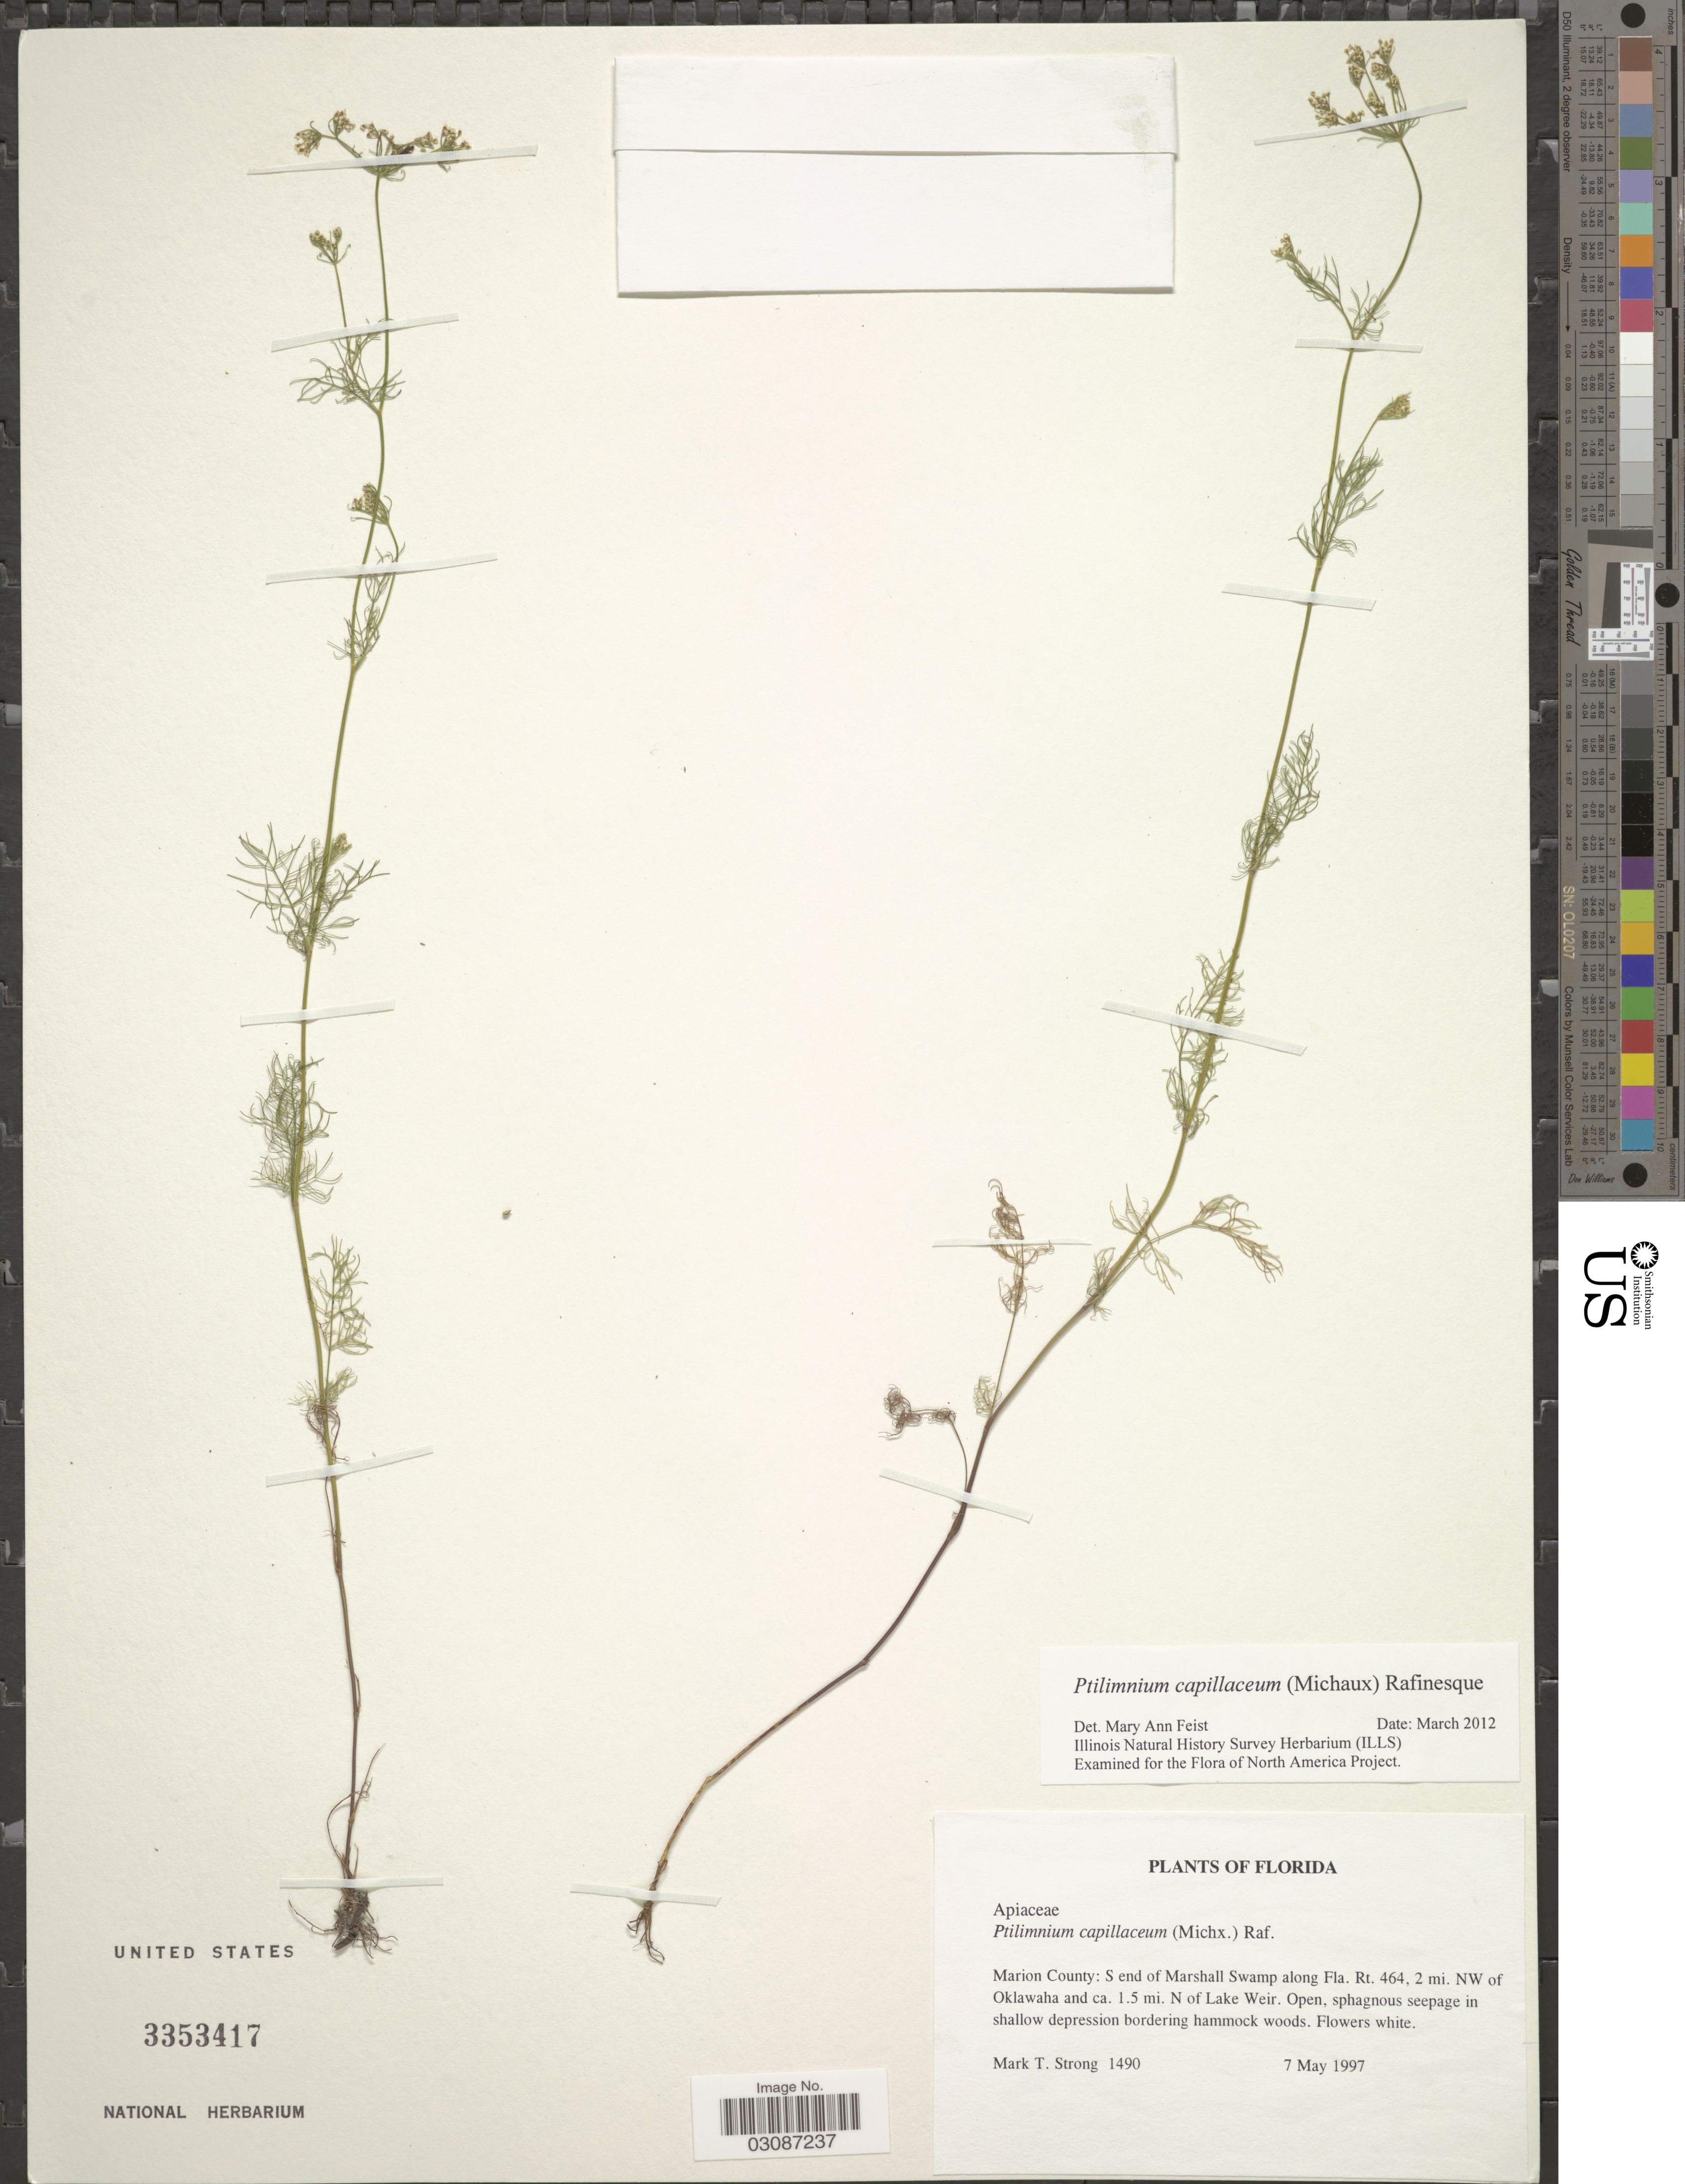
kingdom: Plantae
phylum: Tracheophyta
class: Magnoliopsida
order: Apiales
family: Apiaceae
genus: Ptilimnium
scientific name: Ptilimnium capillaceum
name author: (Michx.) Raf.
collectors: M. T. Strong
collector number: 1490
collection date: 1997-05-07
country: United States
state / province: Florida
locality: Marion County: S end of Marshall Swamp along Fla. Rt. 464, 2 mi. NW of Oklawaha and ca. 1.5 mi. N of Lake Weir.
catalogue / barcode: US 3353417